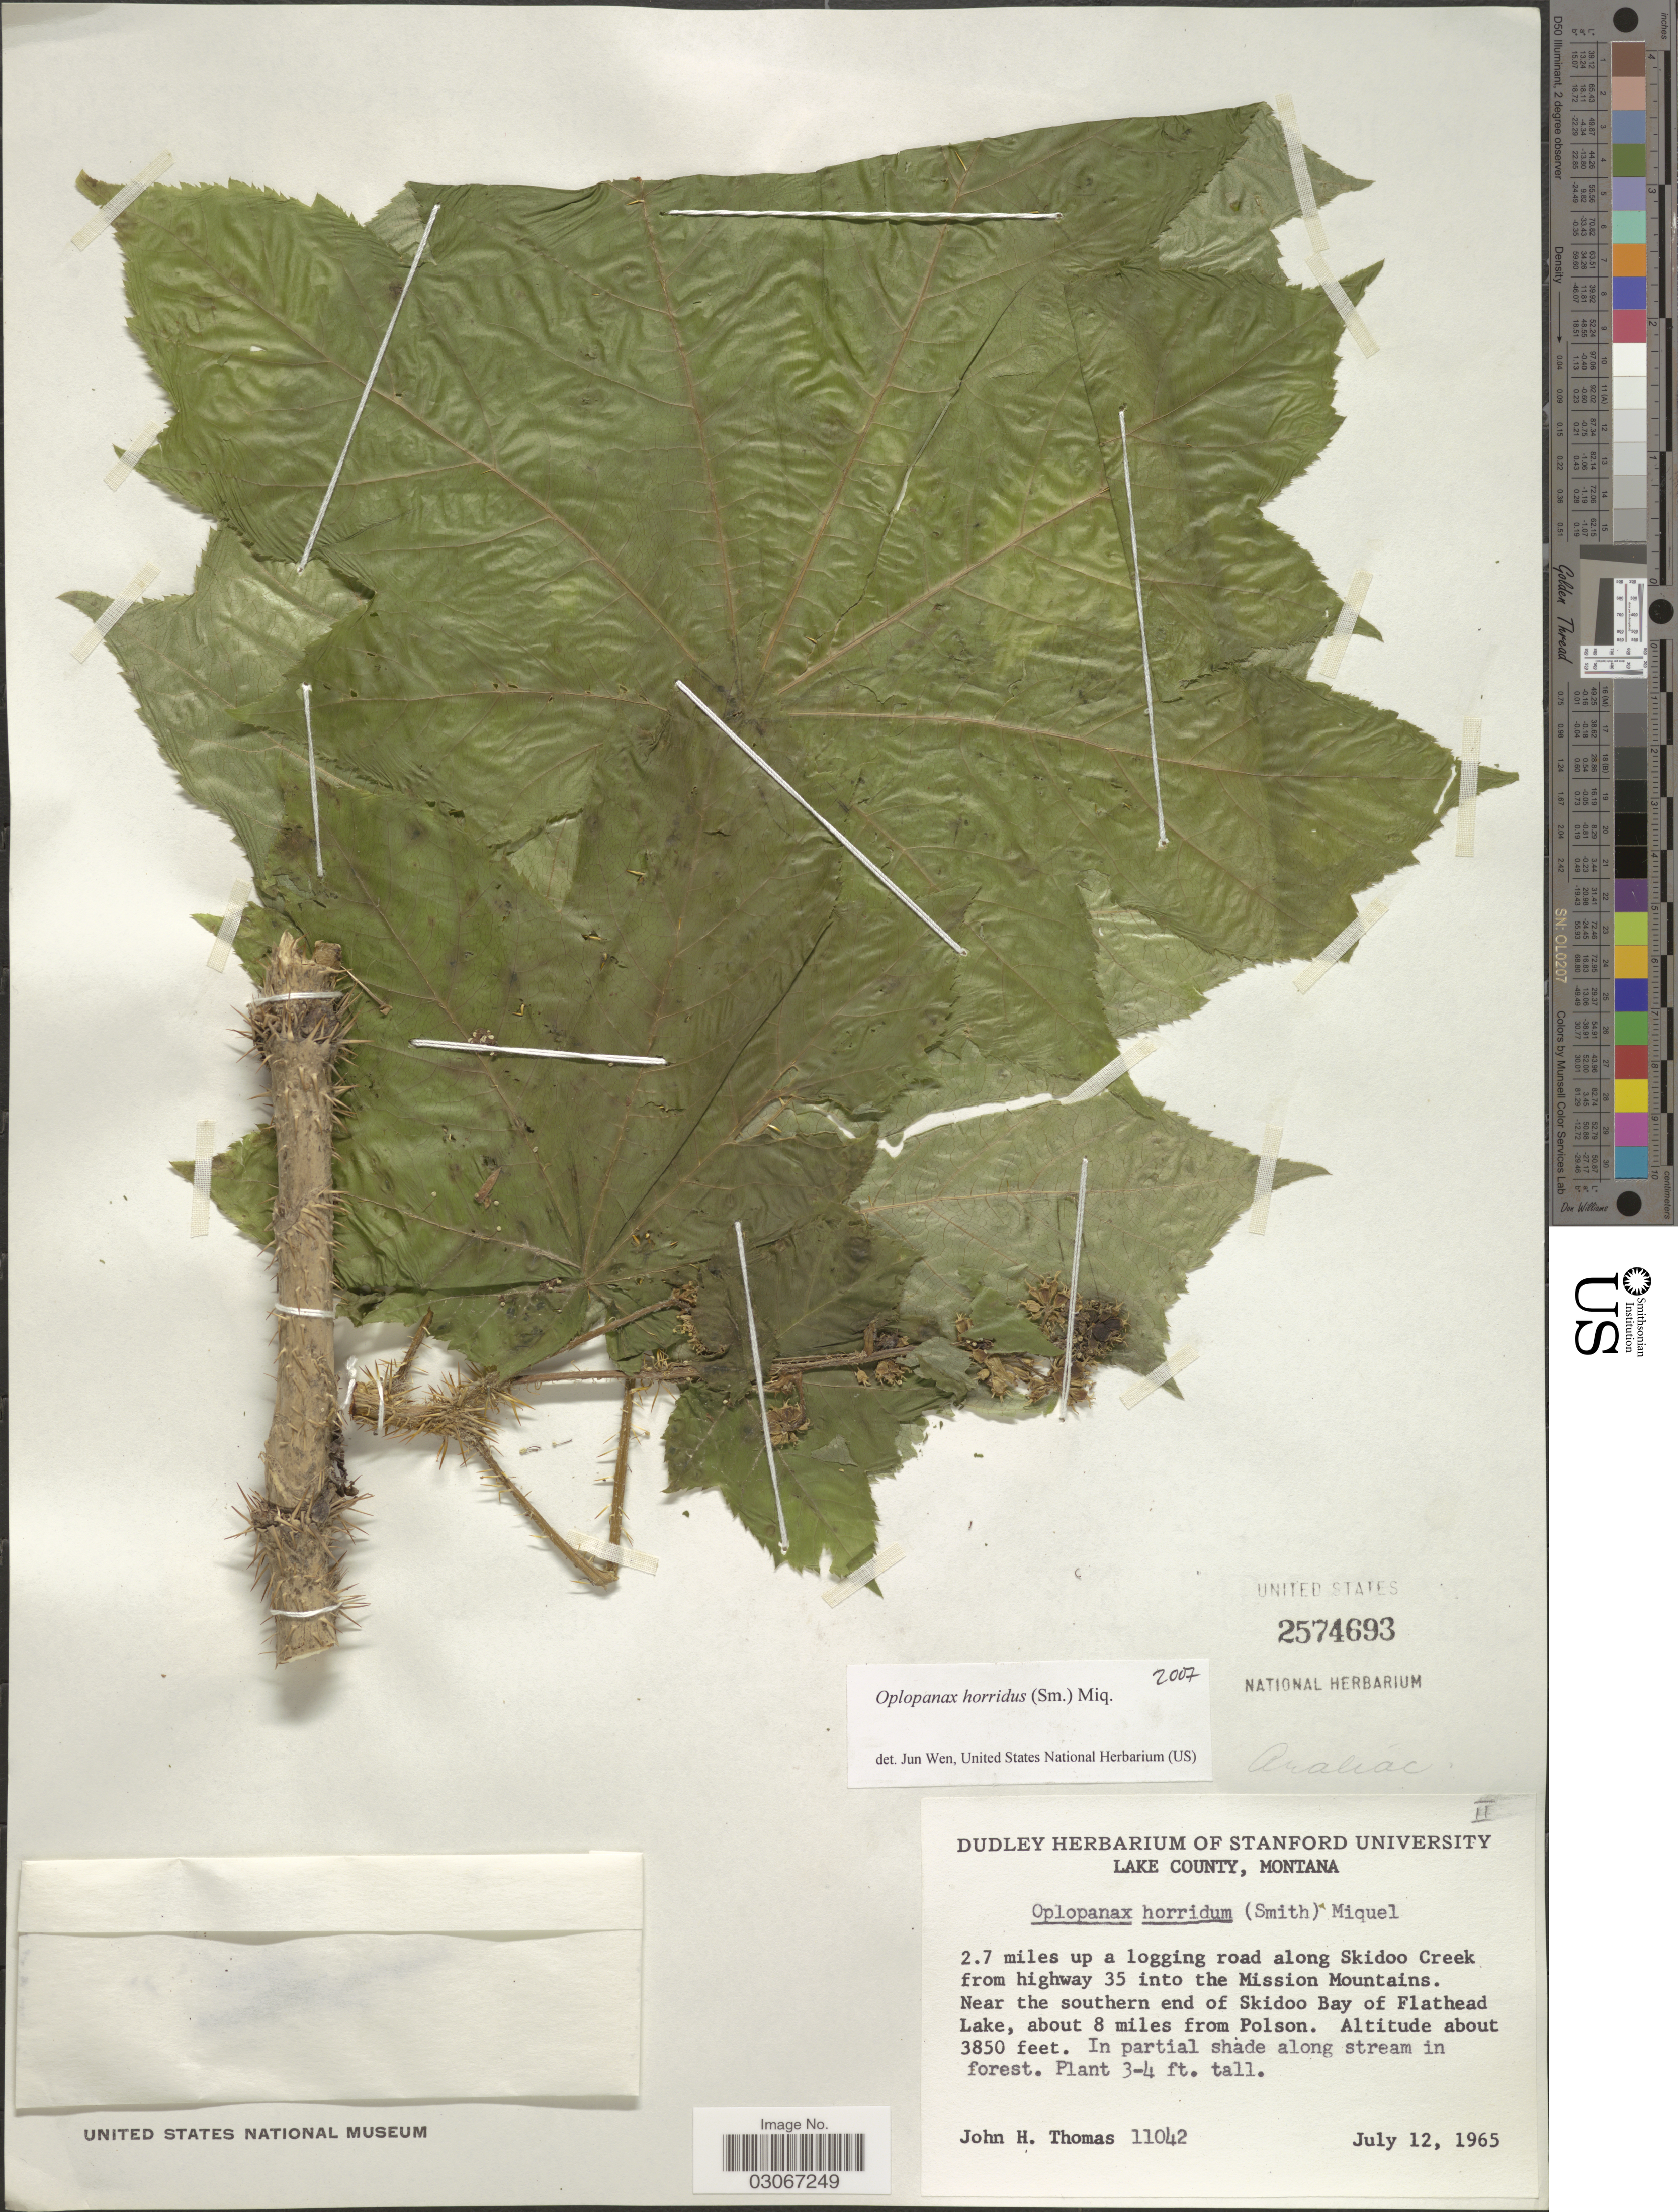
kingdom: Plantae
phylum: Tracheophyta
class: Magnoliopsida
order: Apiales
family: Apiaceae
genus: Opopanax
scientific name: Opopanax horridus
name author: Miq. ex Dippel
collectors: J. H. Thomas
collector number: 11042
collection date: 1965-07-12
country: United States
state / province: Montana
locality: Lake County, 2.7 miles up a logging road along Skidoo Creek from highway 35 into the Mission Mountains, Near the southern end of Skidoo Bay of Flathead Lake, about 8 miles from Polson.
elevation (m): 1173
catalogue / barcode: US 2574693